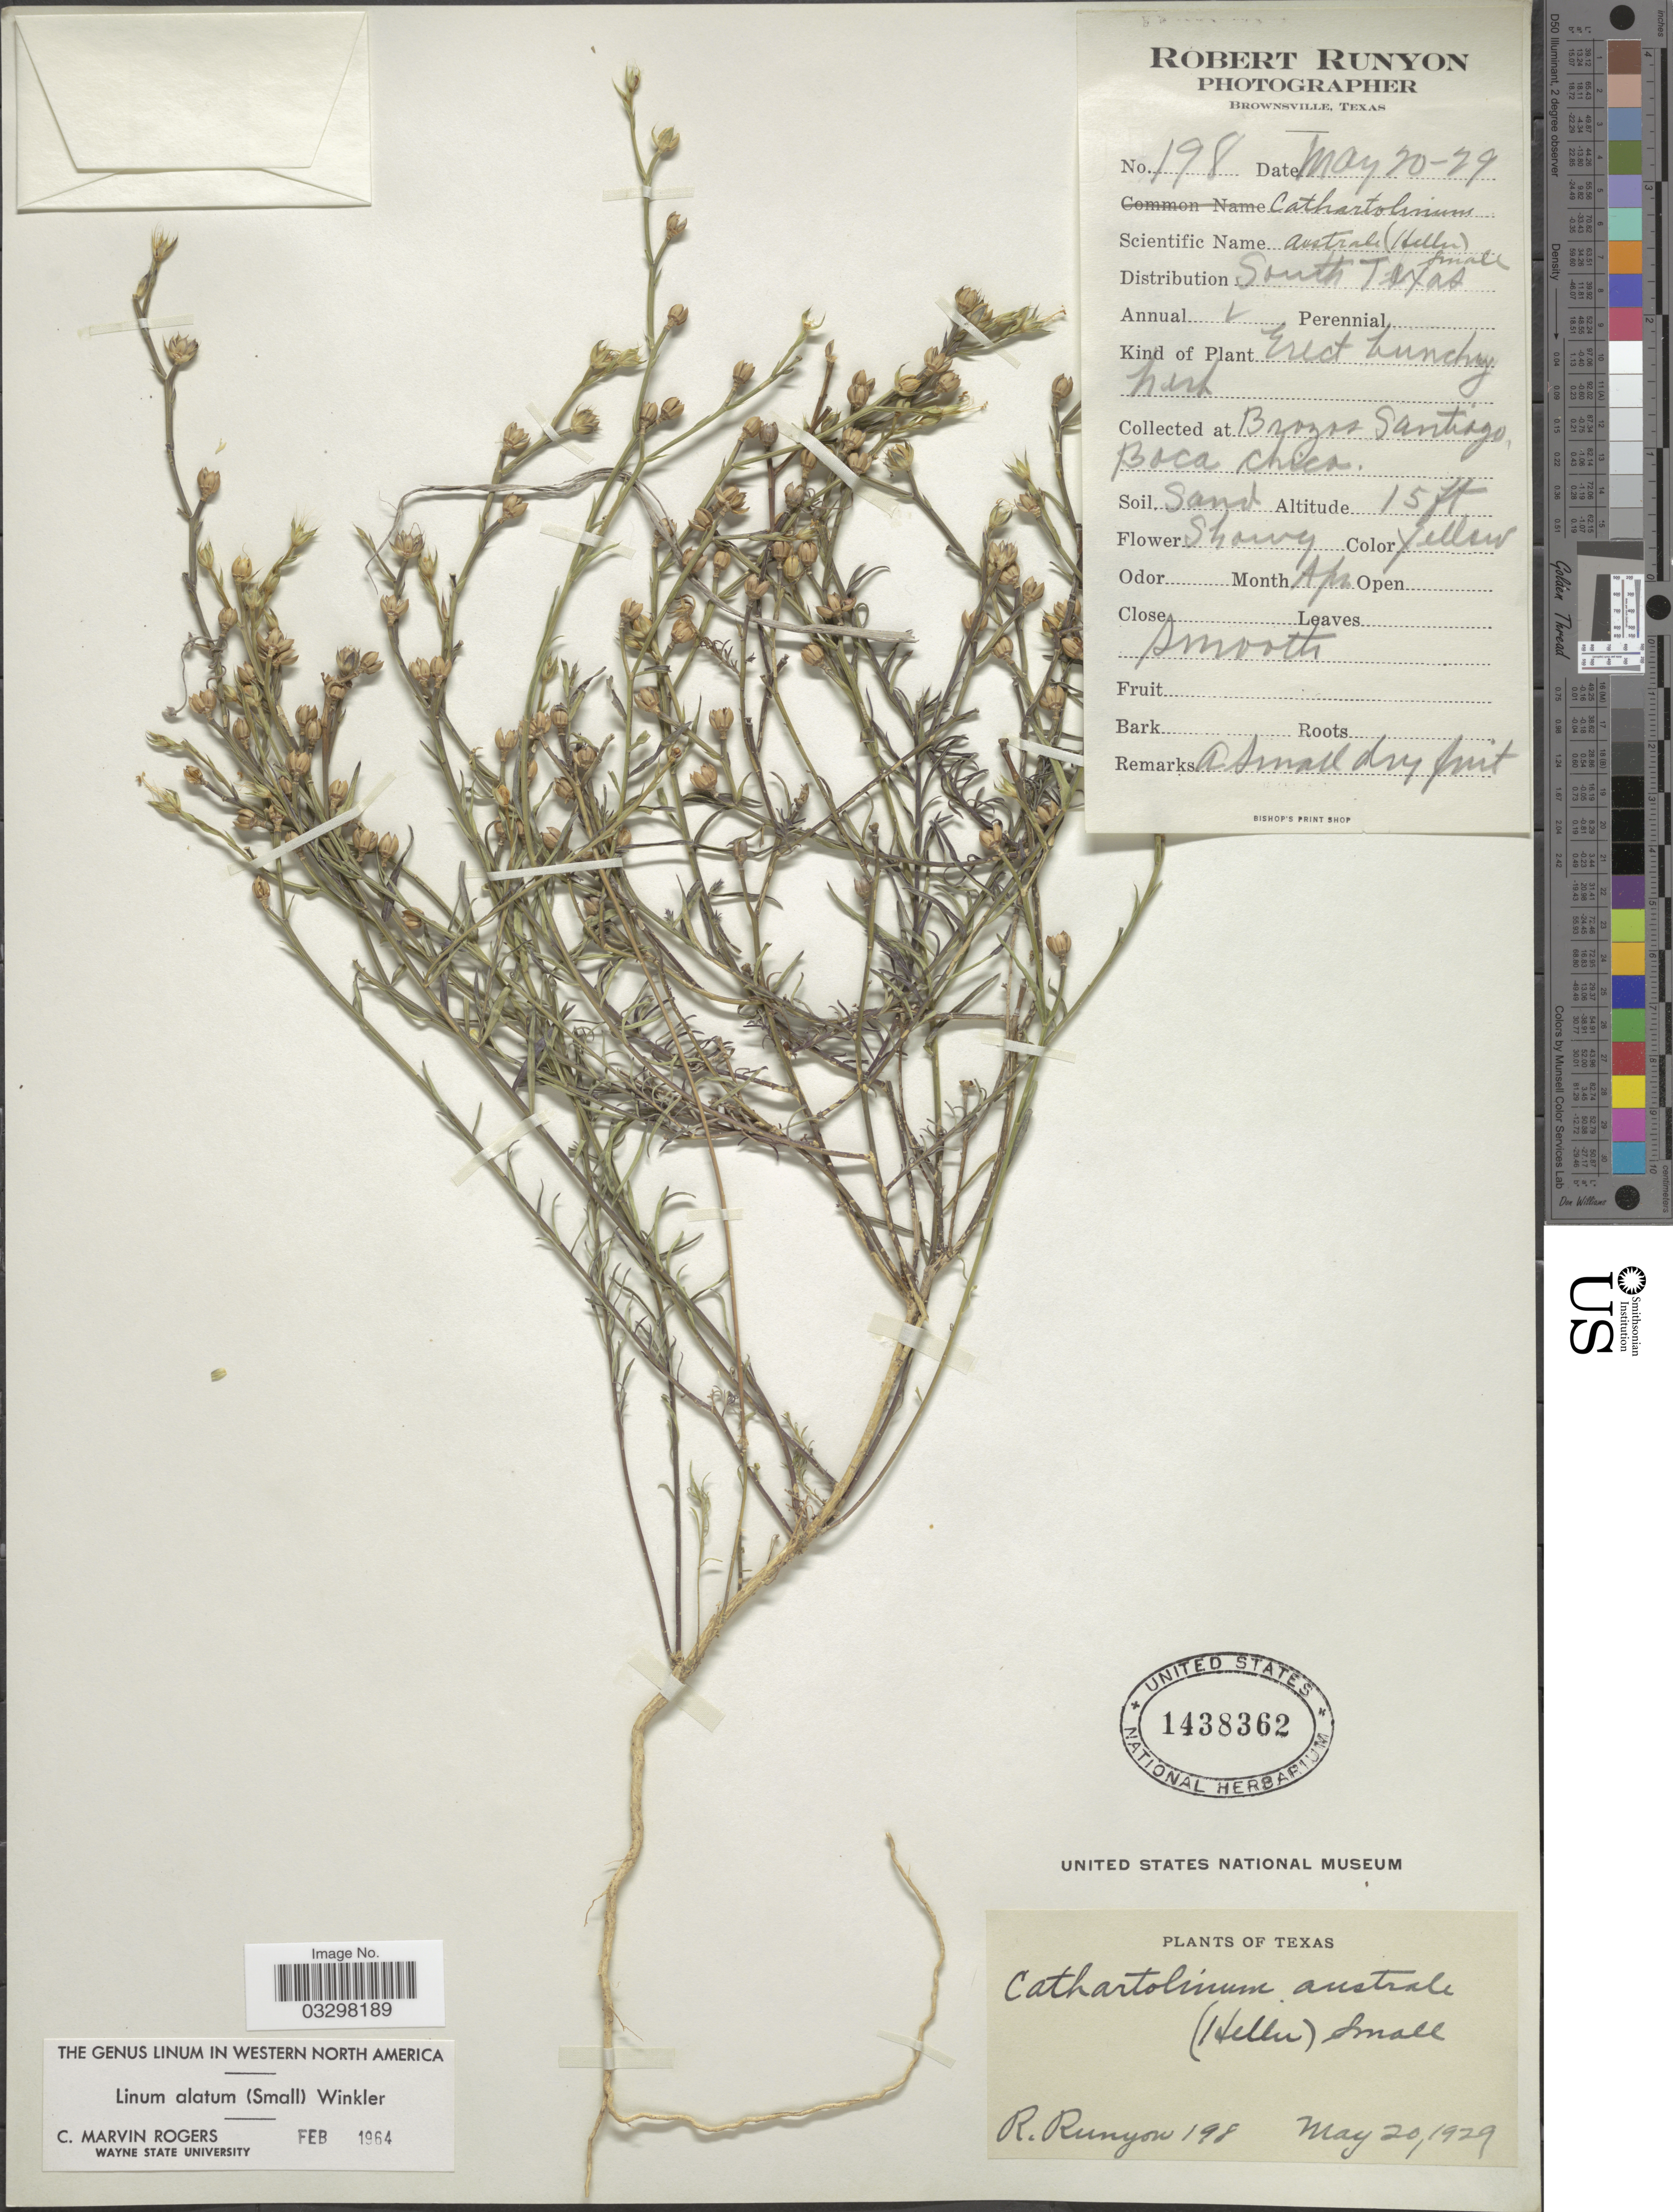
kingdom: Plantae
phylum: Tracheophyta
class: Magnoliopsida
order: Malpighiales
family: Linaceae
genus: Linum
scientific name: Linum alatum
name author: (Small) H.J.P. Winkl.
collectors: R. Runyon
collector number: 198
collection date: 1929-05-20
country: United States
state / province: Texas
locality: Brazos Santiago, Boca Chica.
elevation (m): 5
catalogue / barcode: US 1438362